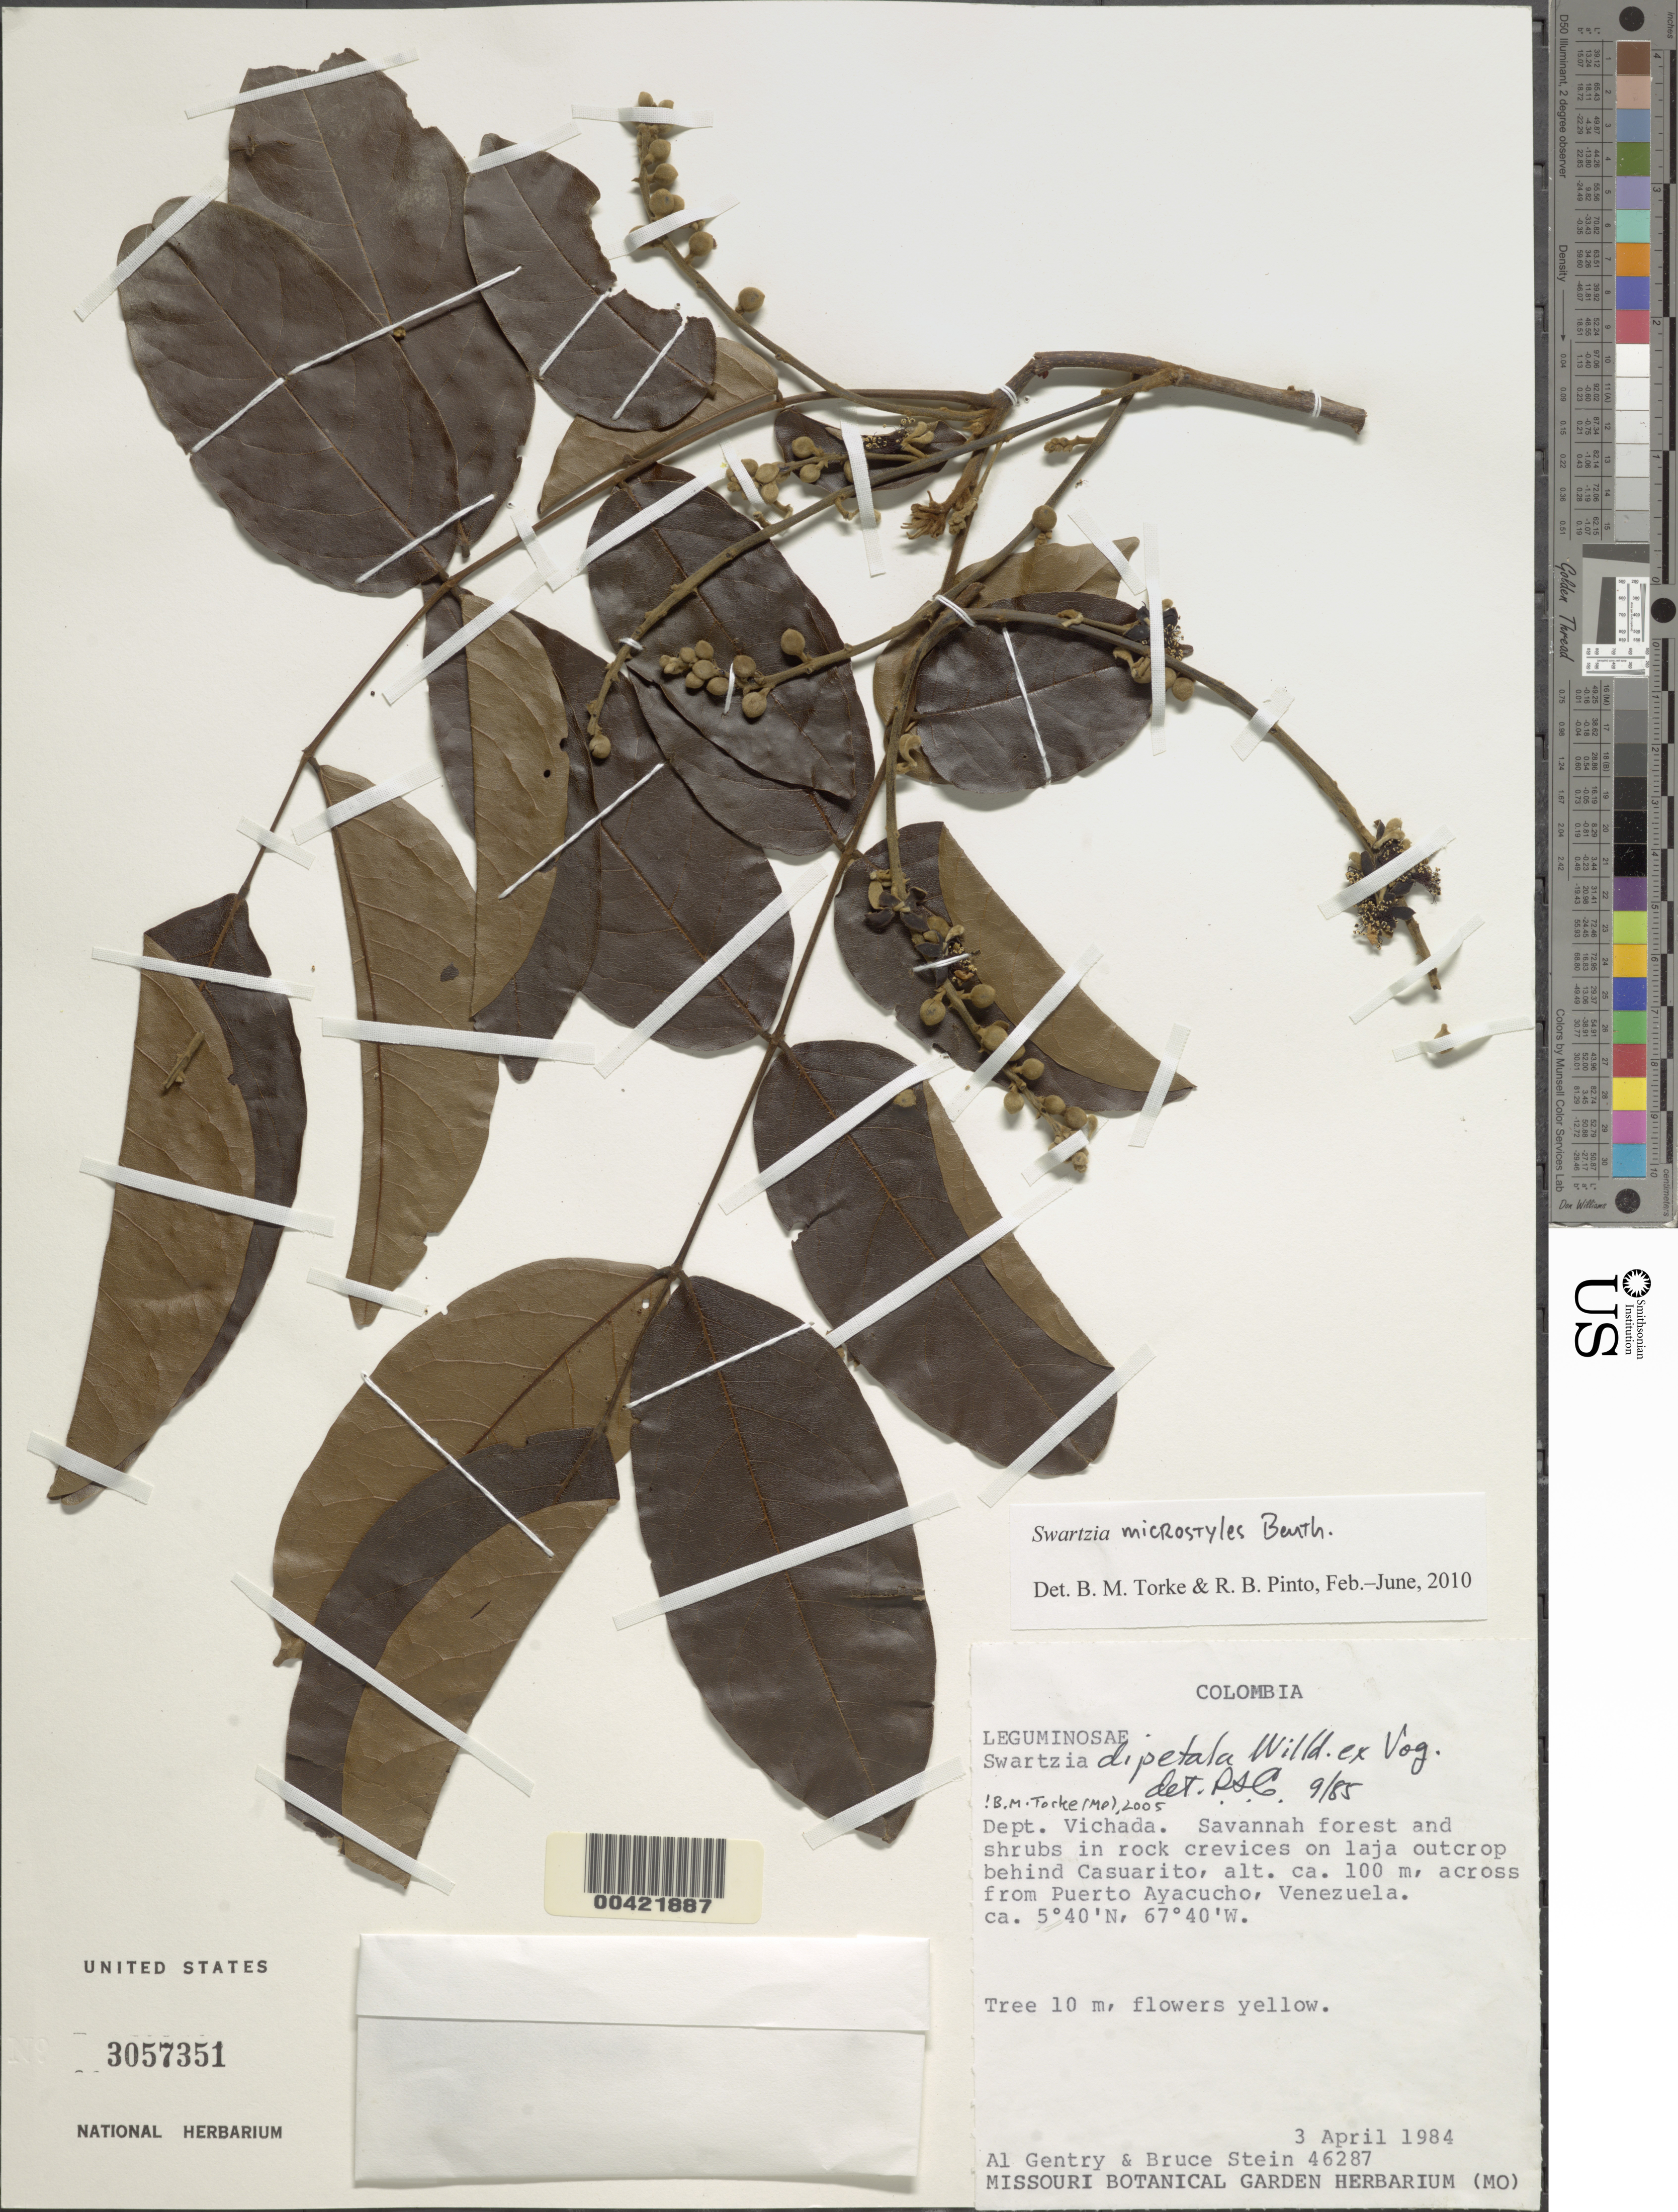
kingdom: Plantae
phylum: Tracheophyta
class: Magnoliopsida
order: Fabales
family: Fabaceae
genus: Swartzia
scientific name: Swartzia microstylis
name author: Benth.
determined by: Torke, B. M.; Pinto, R. B.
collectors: A. H. Gentry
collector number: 46287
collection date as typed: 03 Apr 1984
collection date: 1984-04-03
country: Colombia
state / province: Vichada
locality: Casuarito, behind; across from Puerto Ayacucho.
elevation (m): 100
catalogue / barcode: US 3057351